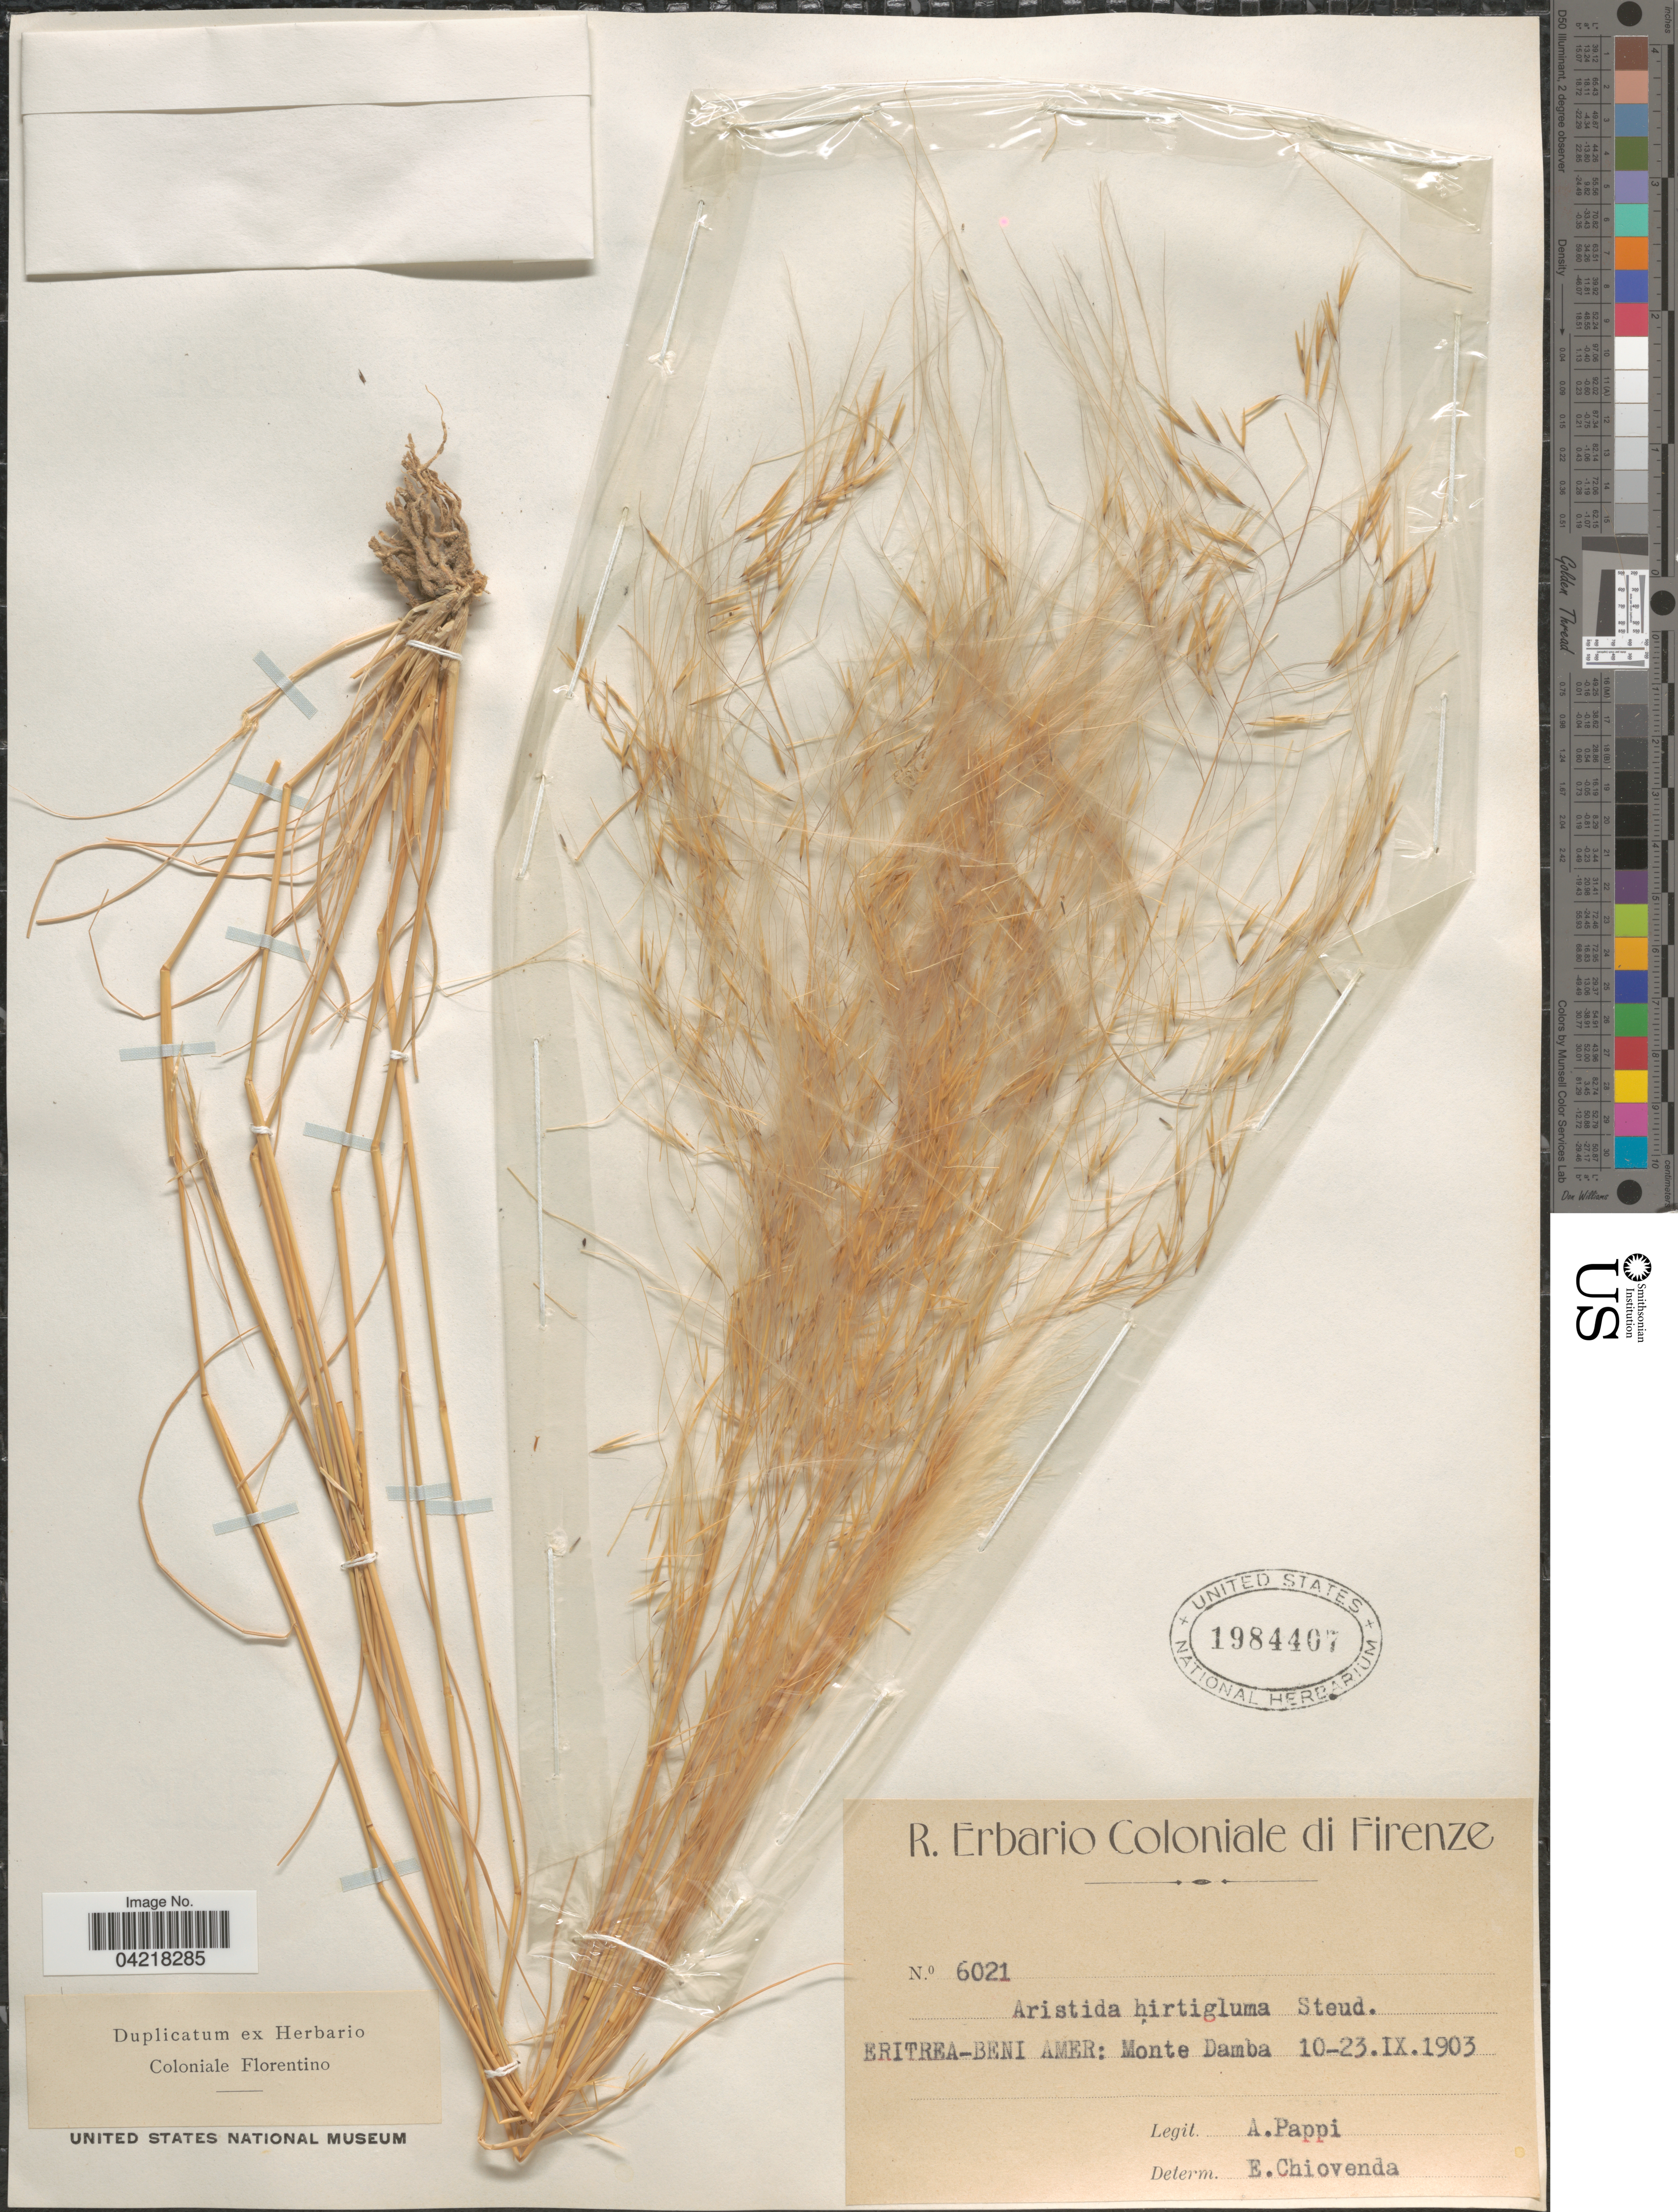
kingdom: Plantae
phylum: Tracheophyta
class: Liliopsida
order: Poales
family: Poaceae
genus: Stipagrostis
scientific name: Stipagrostis hirtigluma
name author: (Steud. ex Trin. & Rupr.) De Winter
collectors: A. Pappi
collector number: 6021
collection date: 1903-09-10/1903-09-23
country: Eritrea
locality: Eritrea-Beni Amer: Monte Damba.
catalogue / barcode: US 1984407